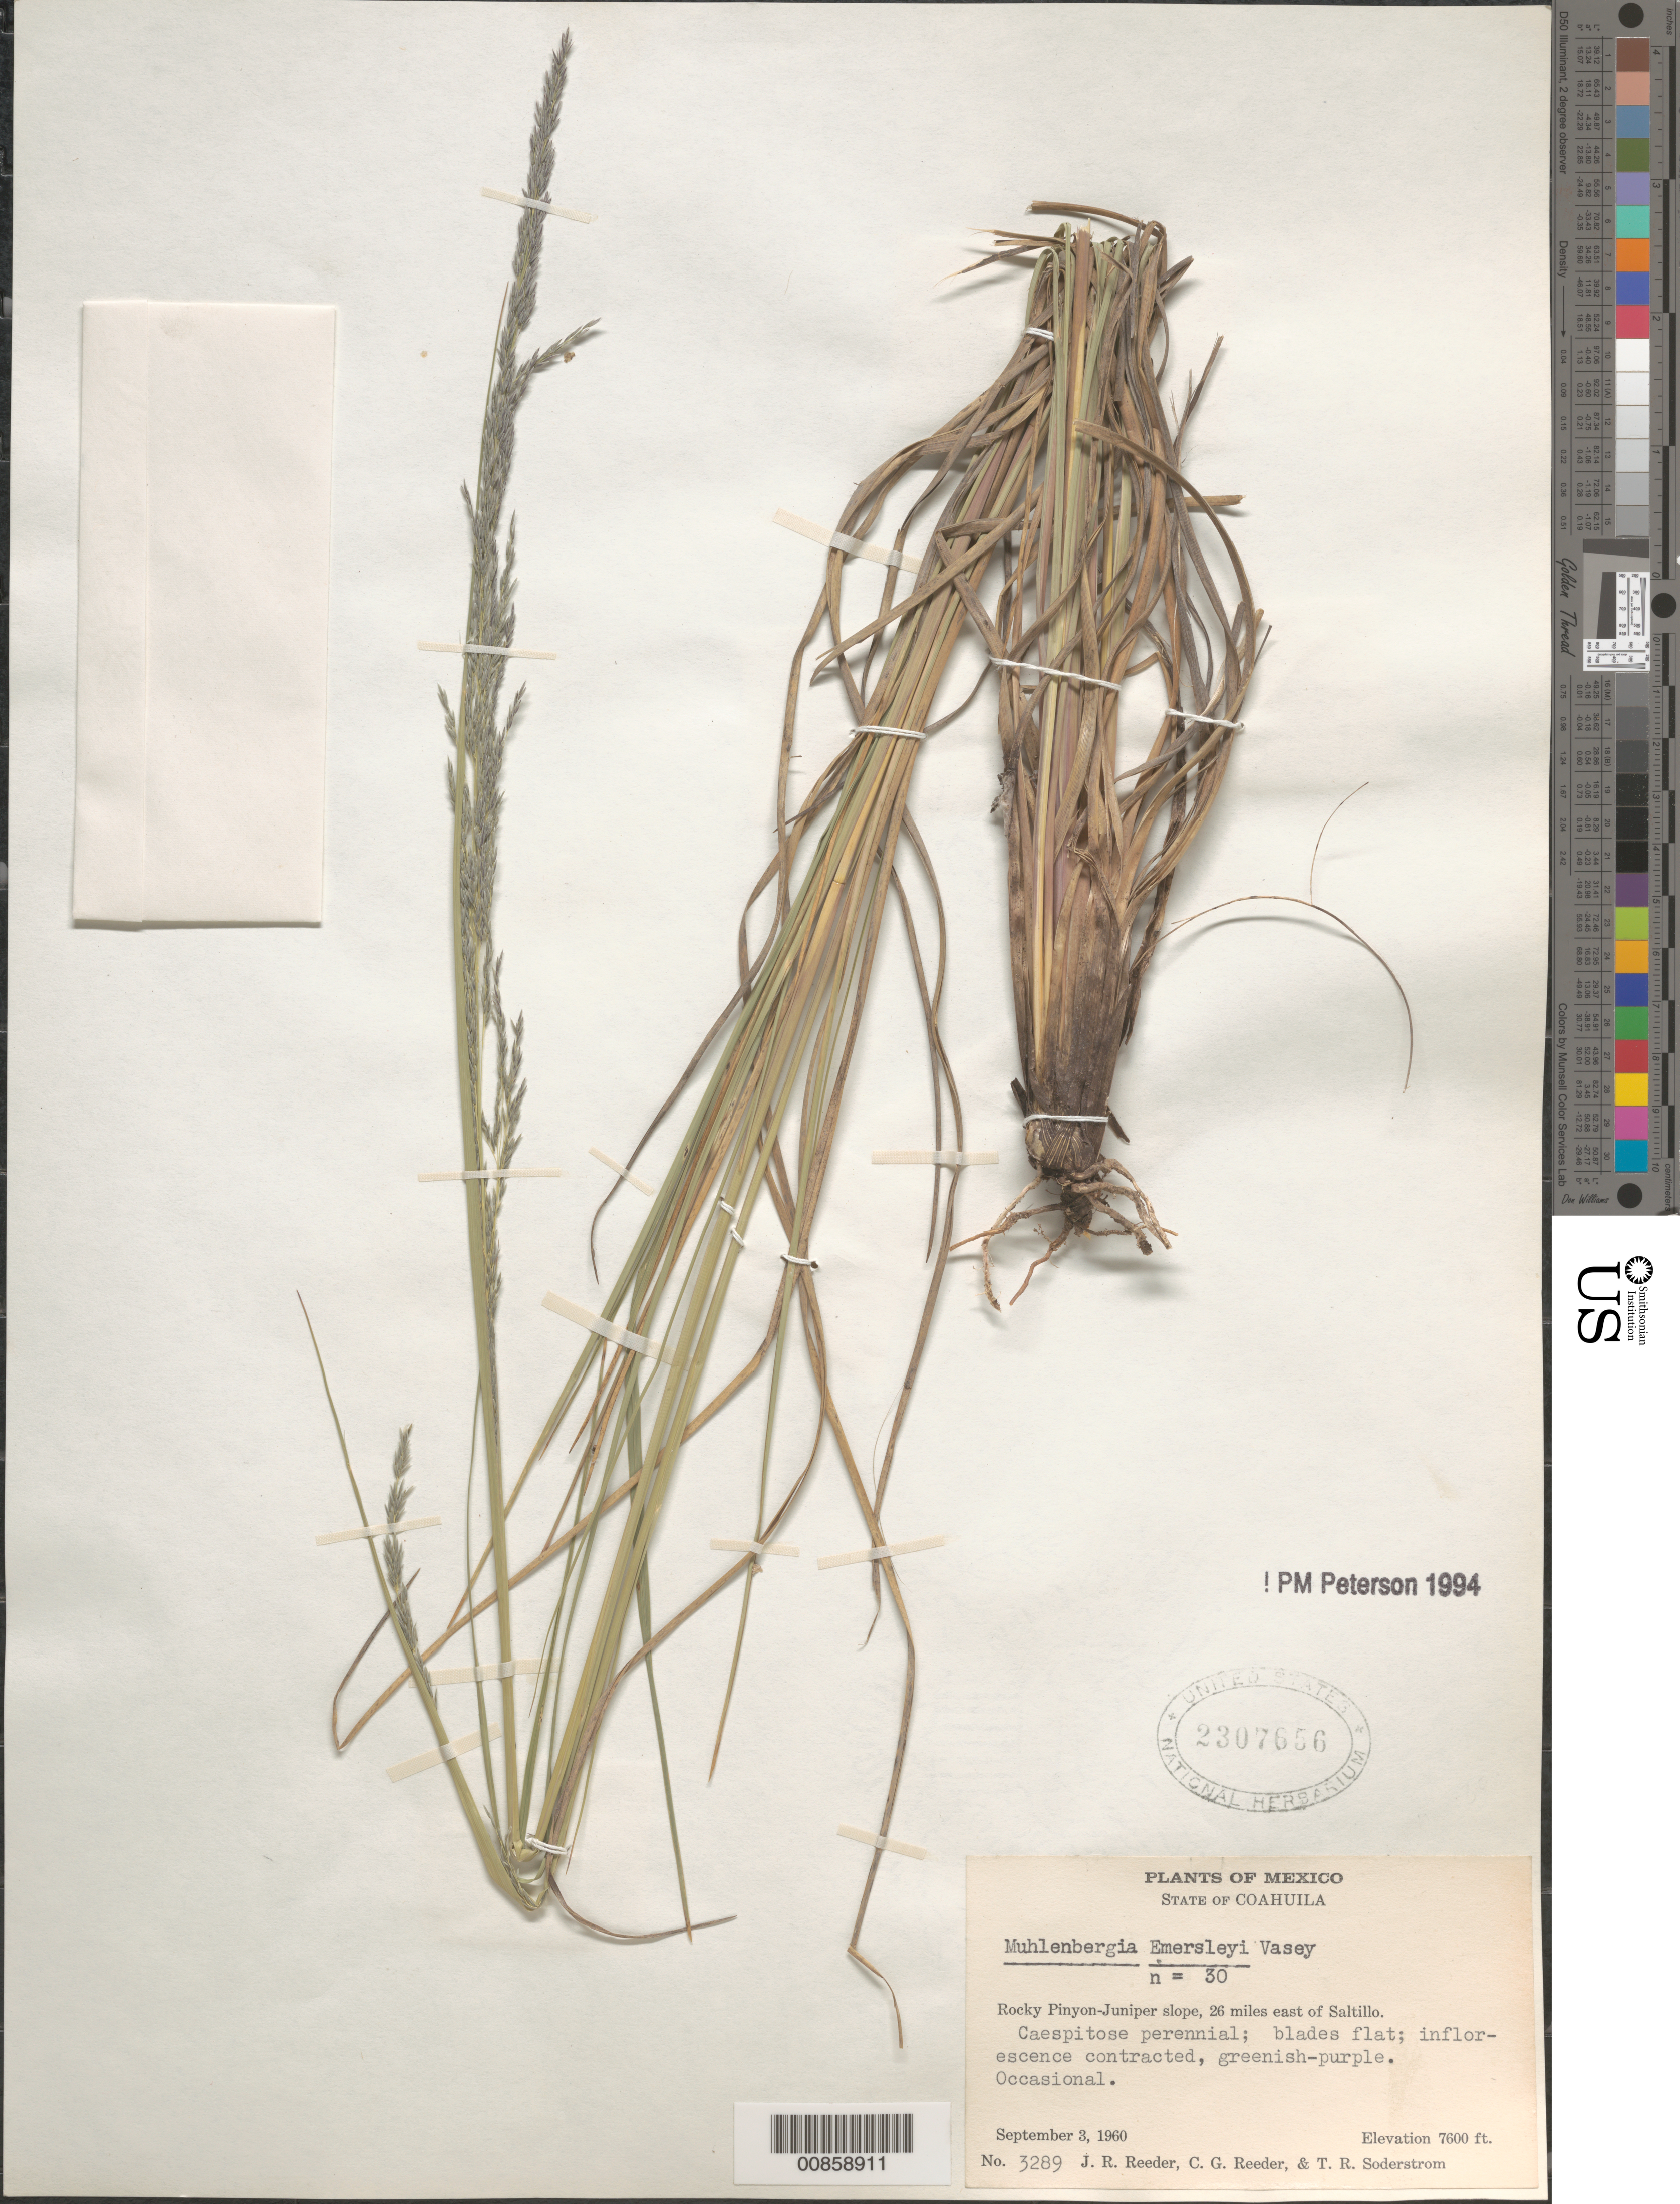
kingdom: Plantae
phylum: Tracheophyta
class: Liliopsida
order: Poales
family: Poaceae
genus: Muhlenbergia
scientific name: Muhlenbergia emersleyi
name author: Vasey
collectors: J. R. Reeder, C. G. Reeder & T. R. Soderstrom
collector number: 3289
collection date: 1960-09-03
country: Mexico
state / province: Coahuila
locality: Rocky Pinyon-Juniper slope, 26 miles east of Saltillo.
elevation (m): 2316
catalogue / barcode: US 2307656